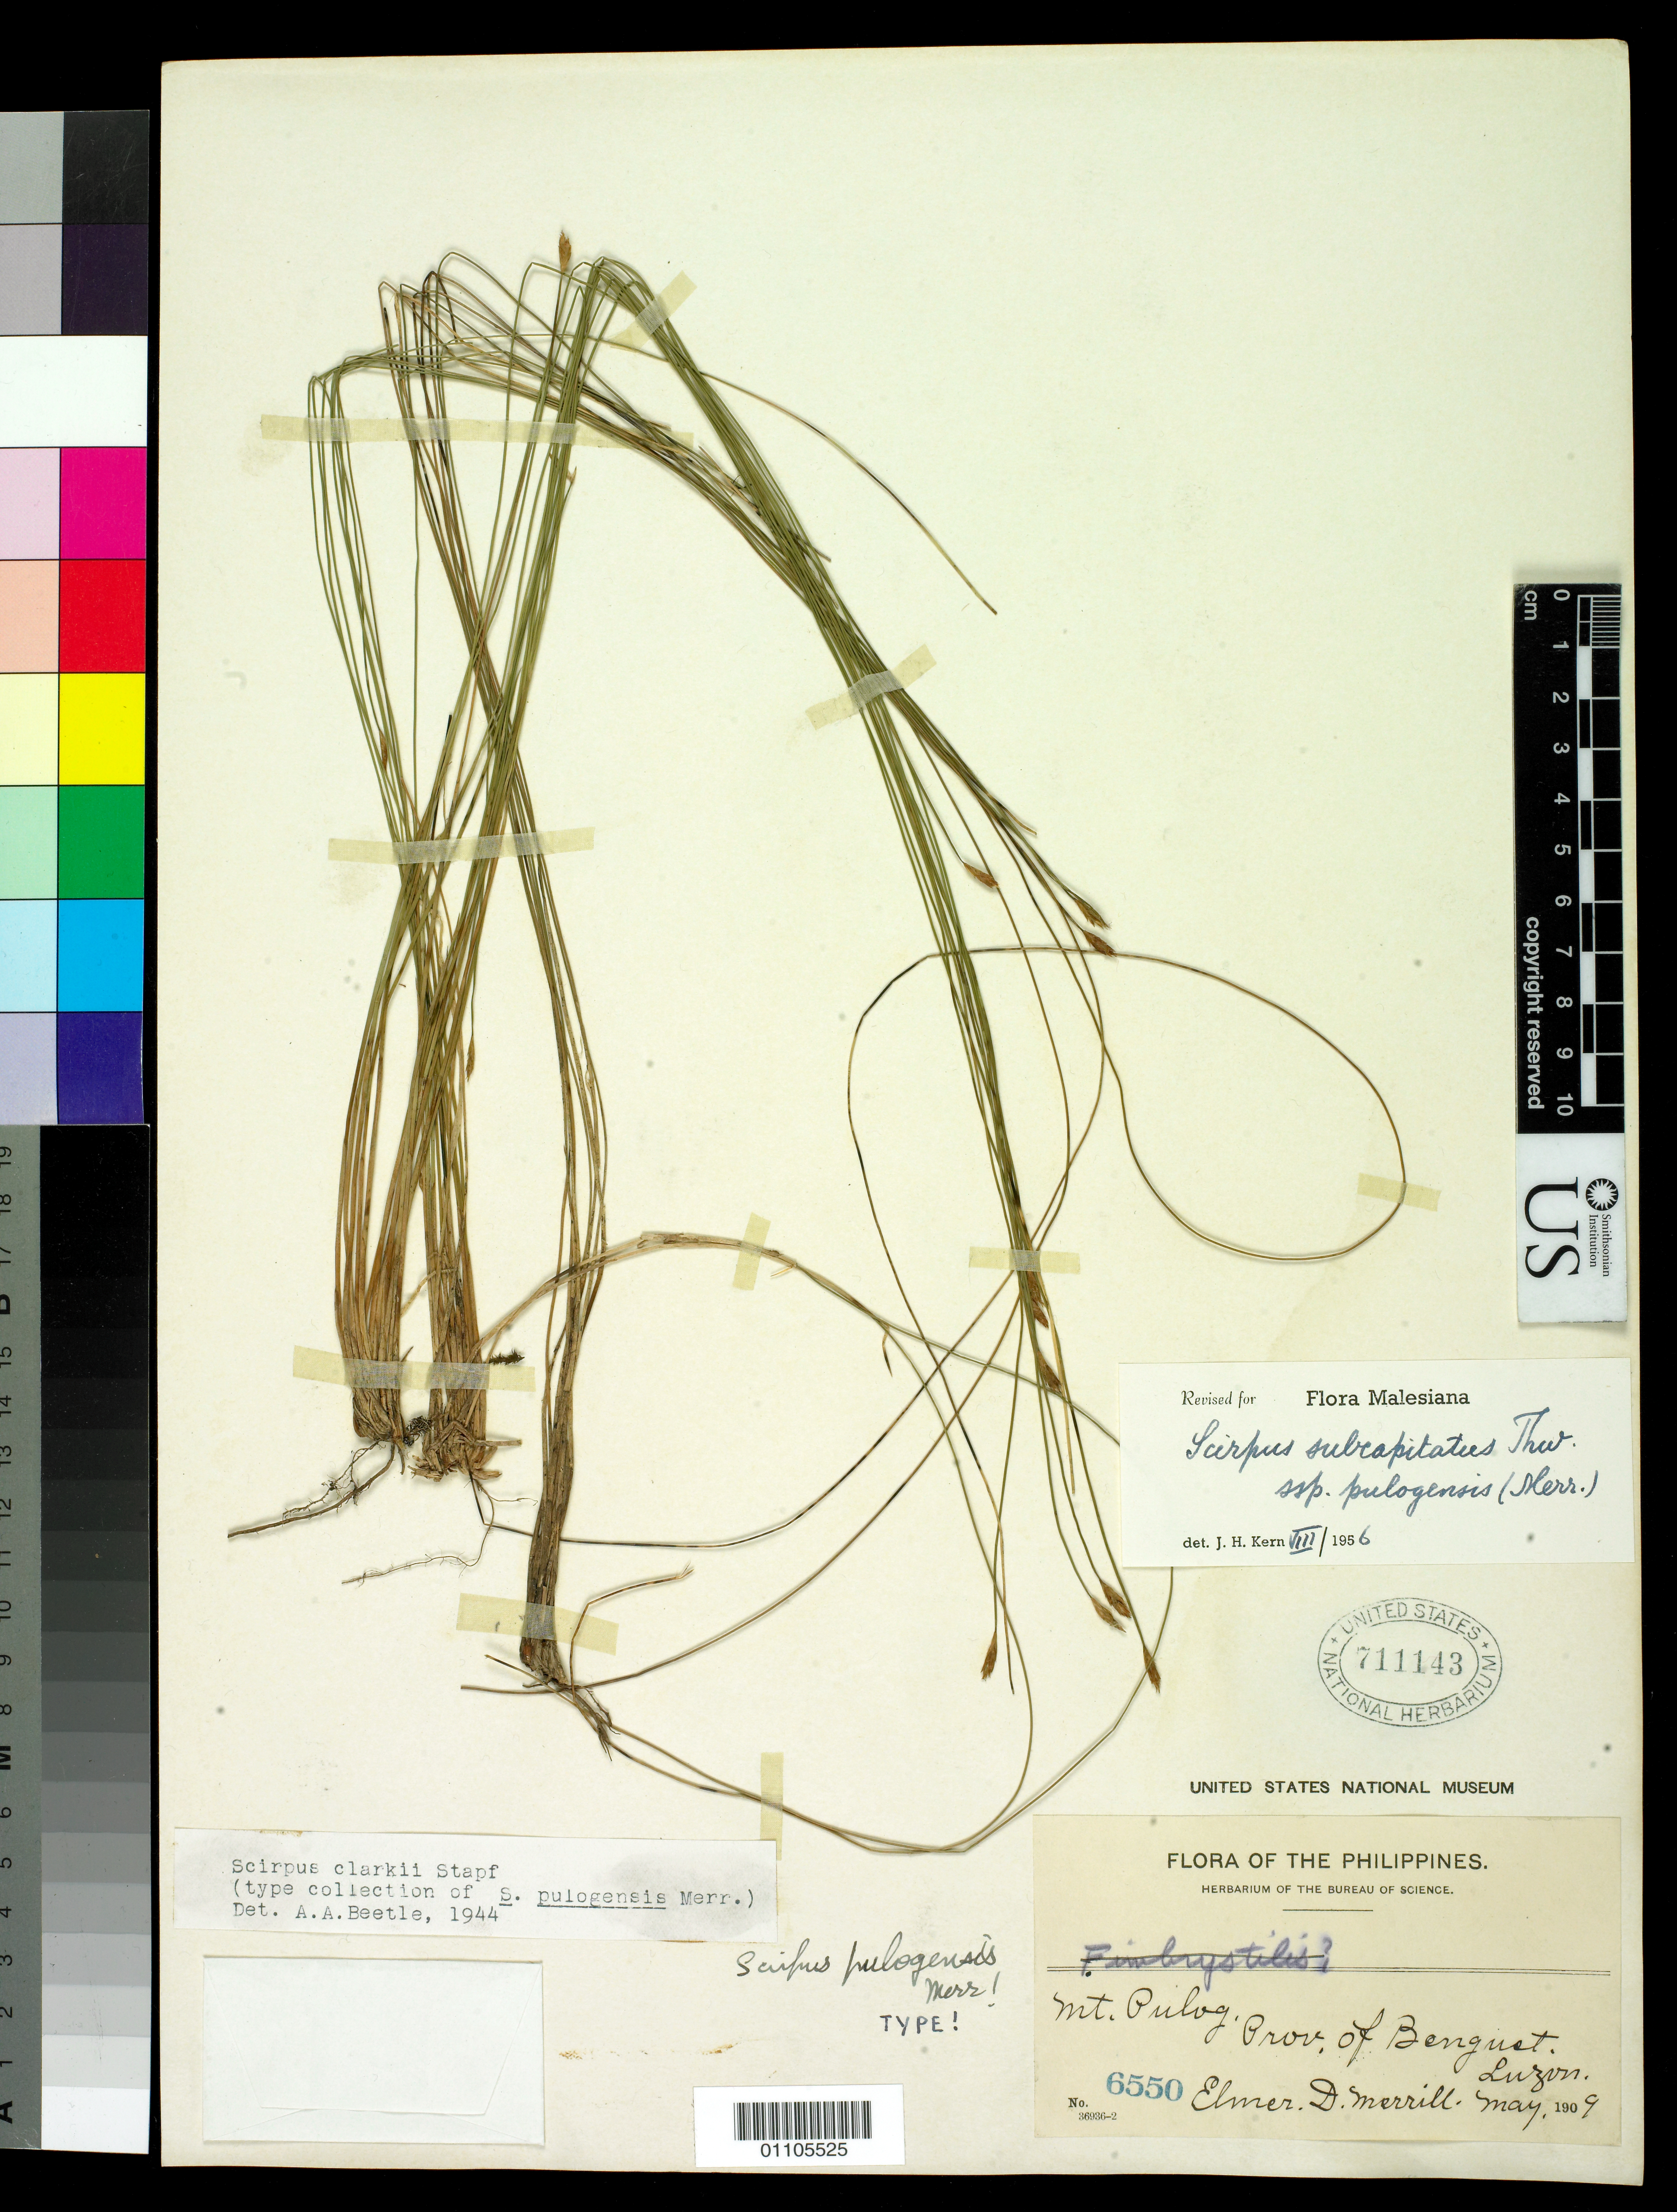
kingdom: Plantae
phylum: Tracheophyta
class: Liliopsida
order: Poales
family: Cyperaceae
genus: Scirpus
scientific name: Scirpus pulogensis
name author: Merr. in Merr. & Merritt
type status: Type Collection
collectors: E. D. Merrill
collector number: Bur. Sci. 6550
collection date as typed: May 1909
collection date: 1909-05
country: Philippines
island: Luzon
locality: Mt. Pulag, Prov. of Benguet. Luzon.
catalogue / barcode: US 711143